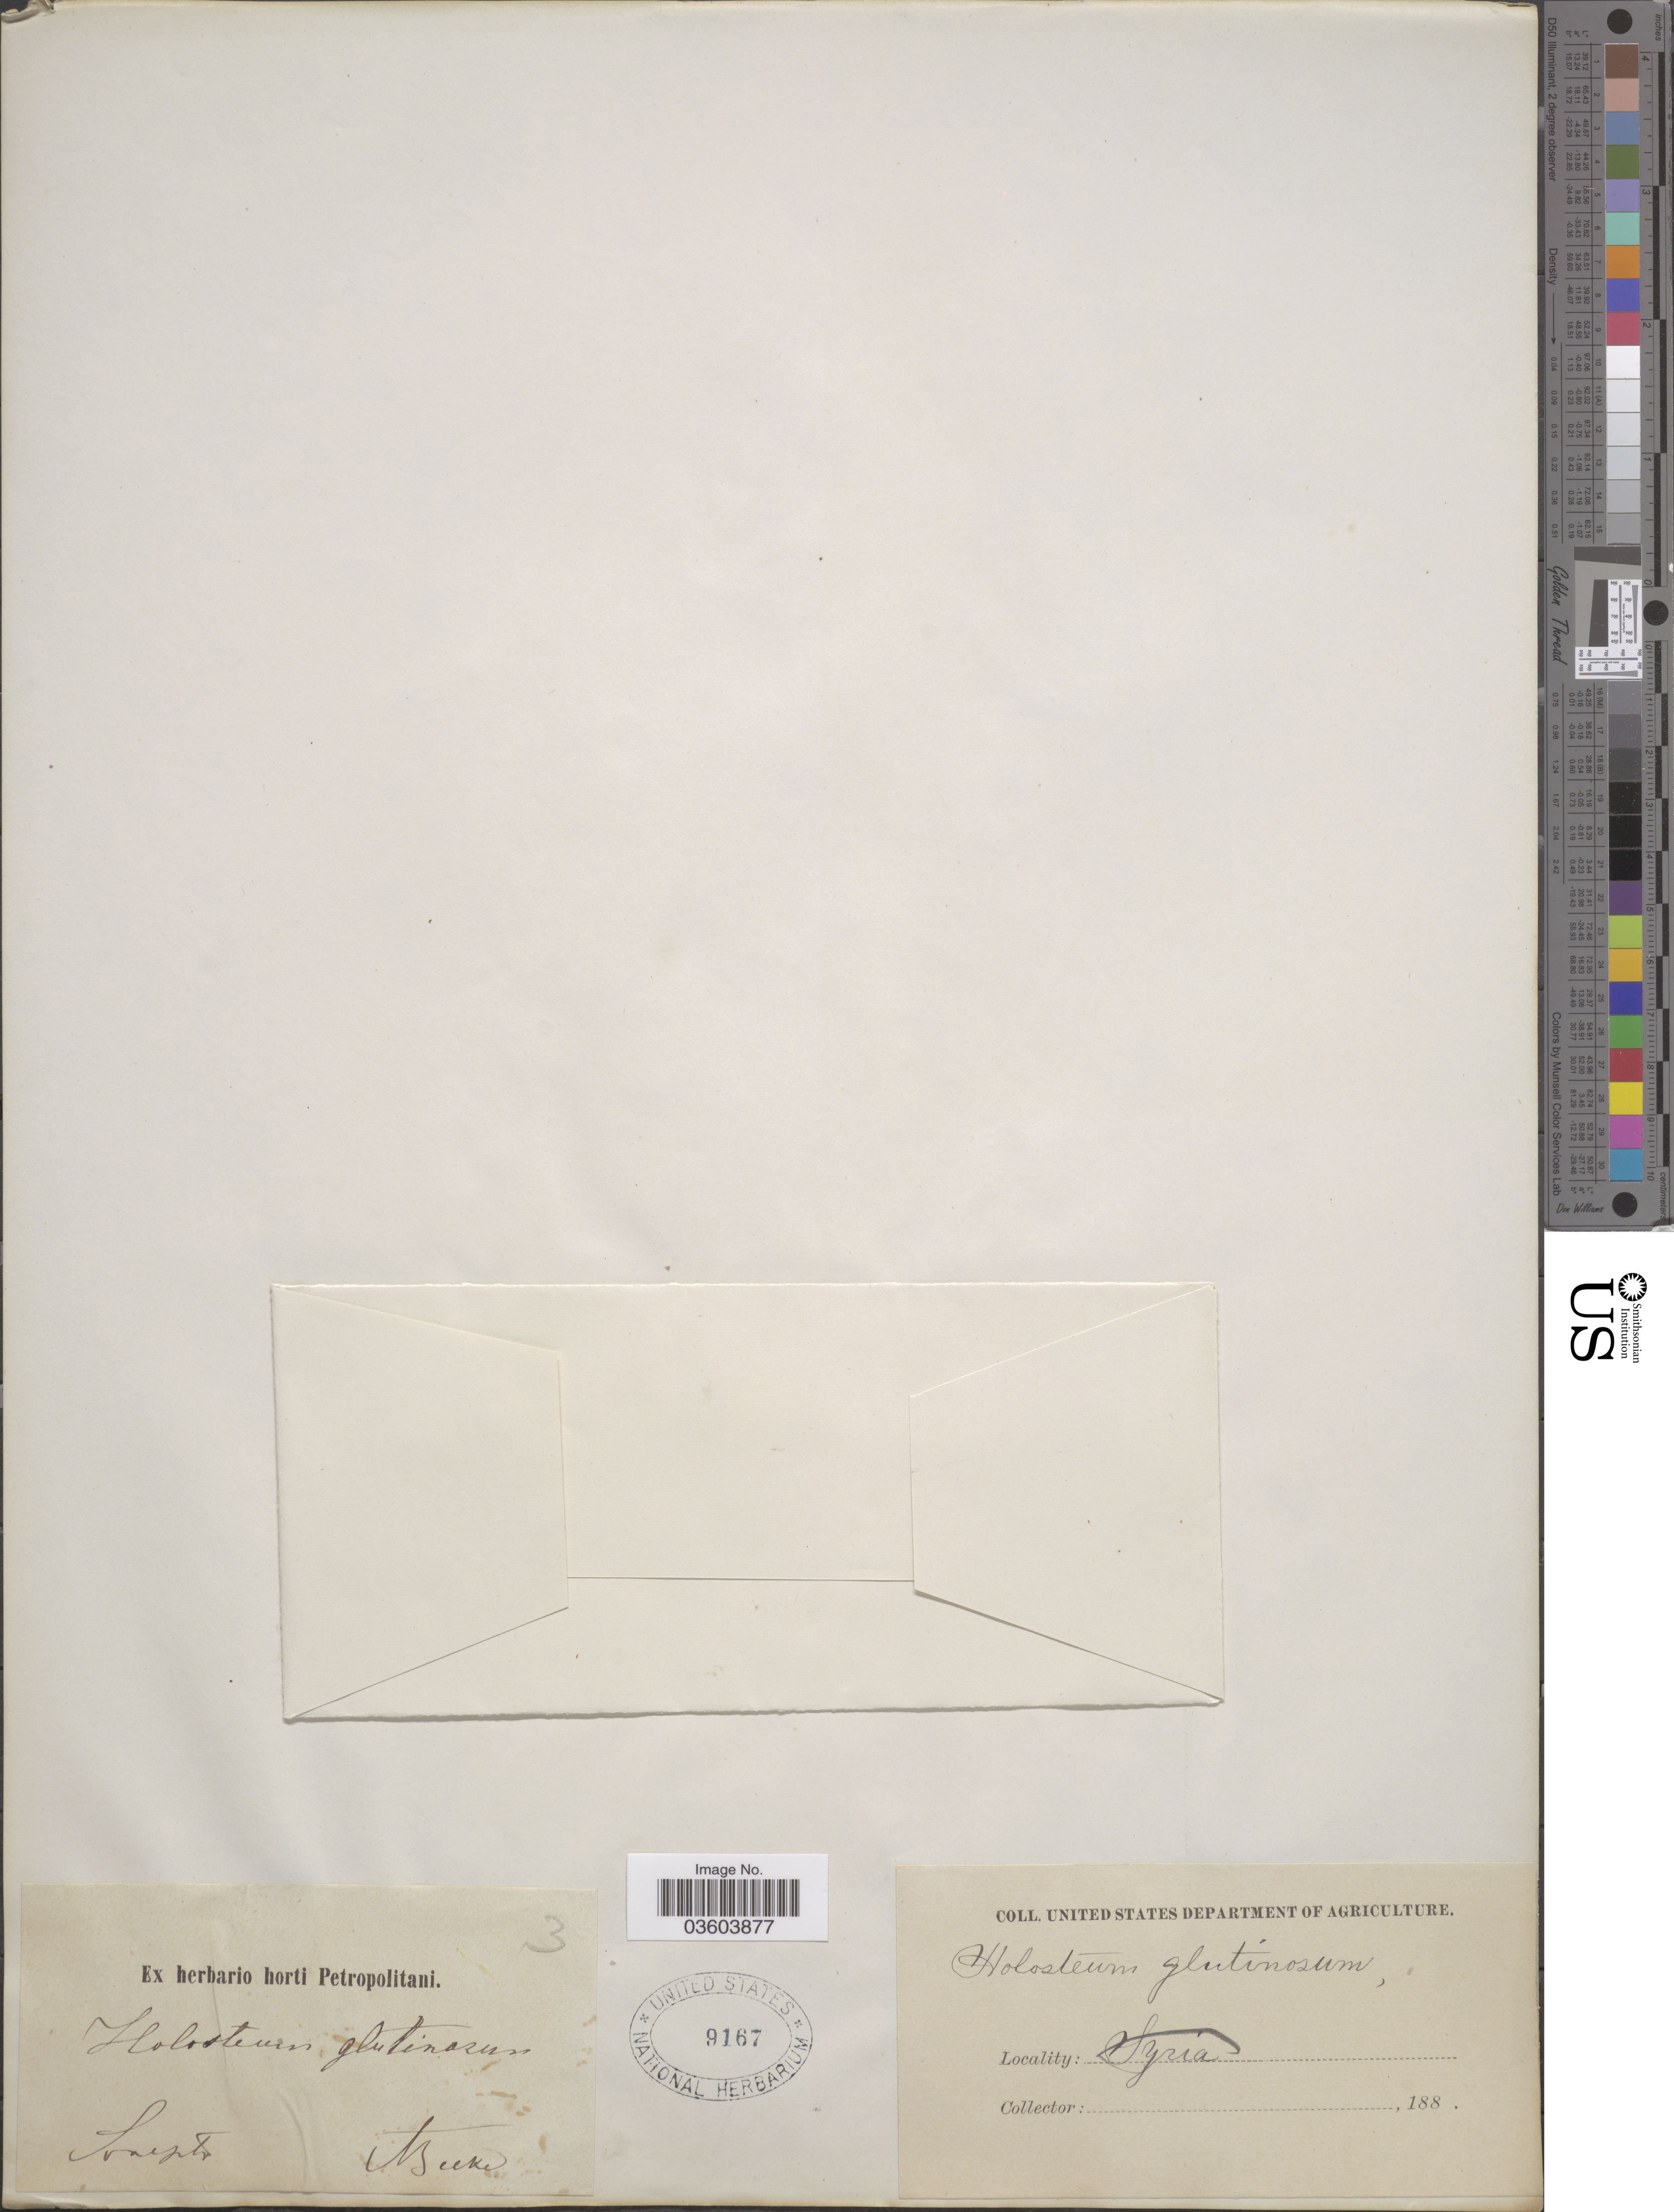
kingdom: Plantae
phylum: Tracheophyta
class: Magnoliopsida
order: Caryophyllales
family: Caryophyllaceae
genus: Holosteum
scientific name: Holosteum glutinosum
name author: (M. Bieb.) Fisch. & C.A. Mey.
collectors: A. Becker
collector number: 3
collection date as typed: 188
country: Russian Federation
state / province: Volgograd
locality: Sarepta.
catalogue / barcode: US 9167